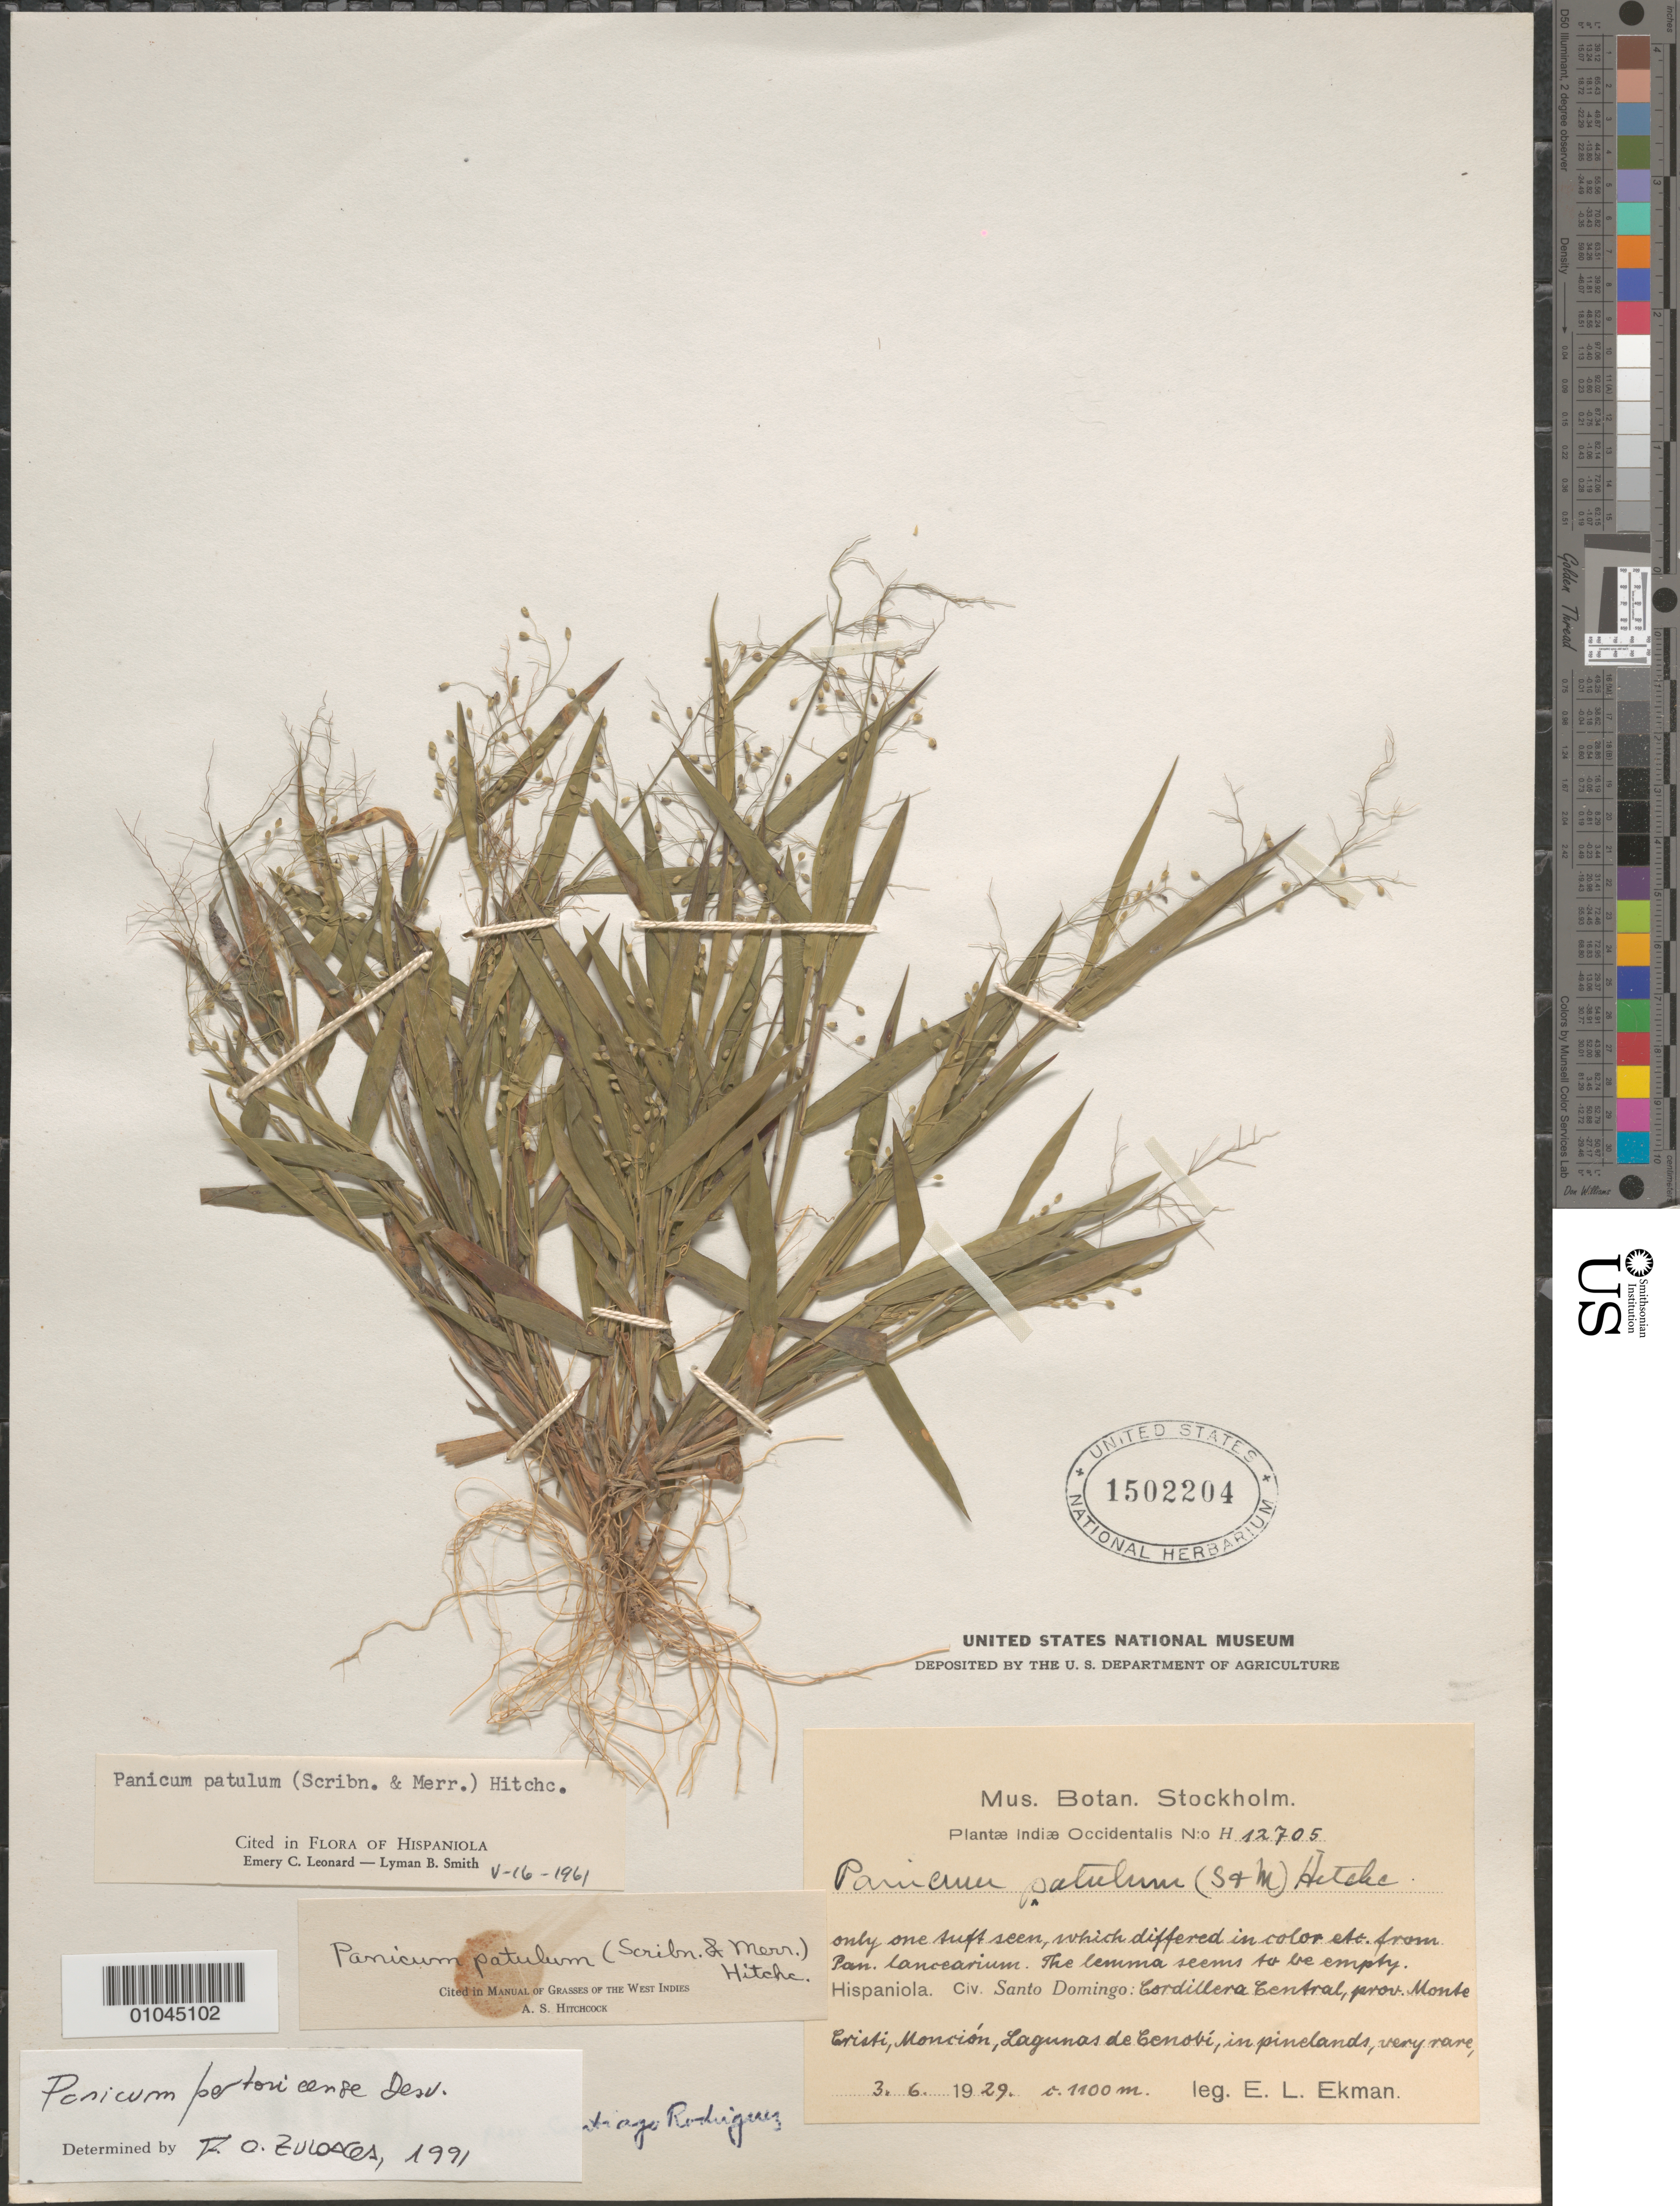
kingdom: Plantae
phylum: Tracheophyta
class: Liliopsida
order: Poales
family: Poaceae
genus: Panicum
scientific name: Panicum portoricense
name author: Desv. ex Ham.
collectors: E. L. Ekman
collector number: H 12705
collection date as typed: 03 Jun 1929 or 06 Mar 1929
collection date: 1929-03-06 or 1929-06-03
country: Dominican Republic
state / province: Distrito Nacional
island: Hispaniola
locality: Cordillera Central, Moncion, Lagunas de Cenobi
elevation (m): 1100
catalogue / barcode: US 1502204